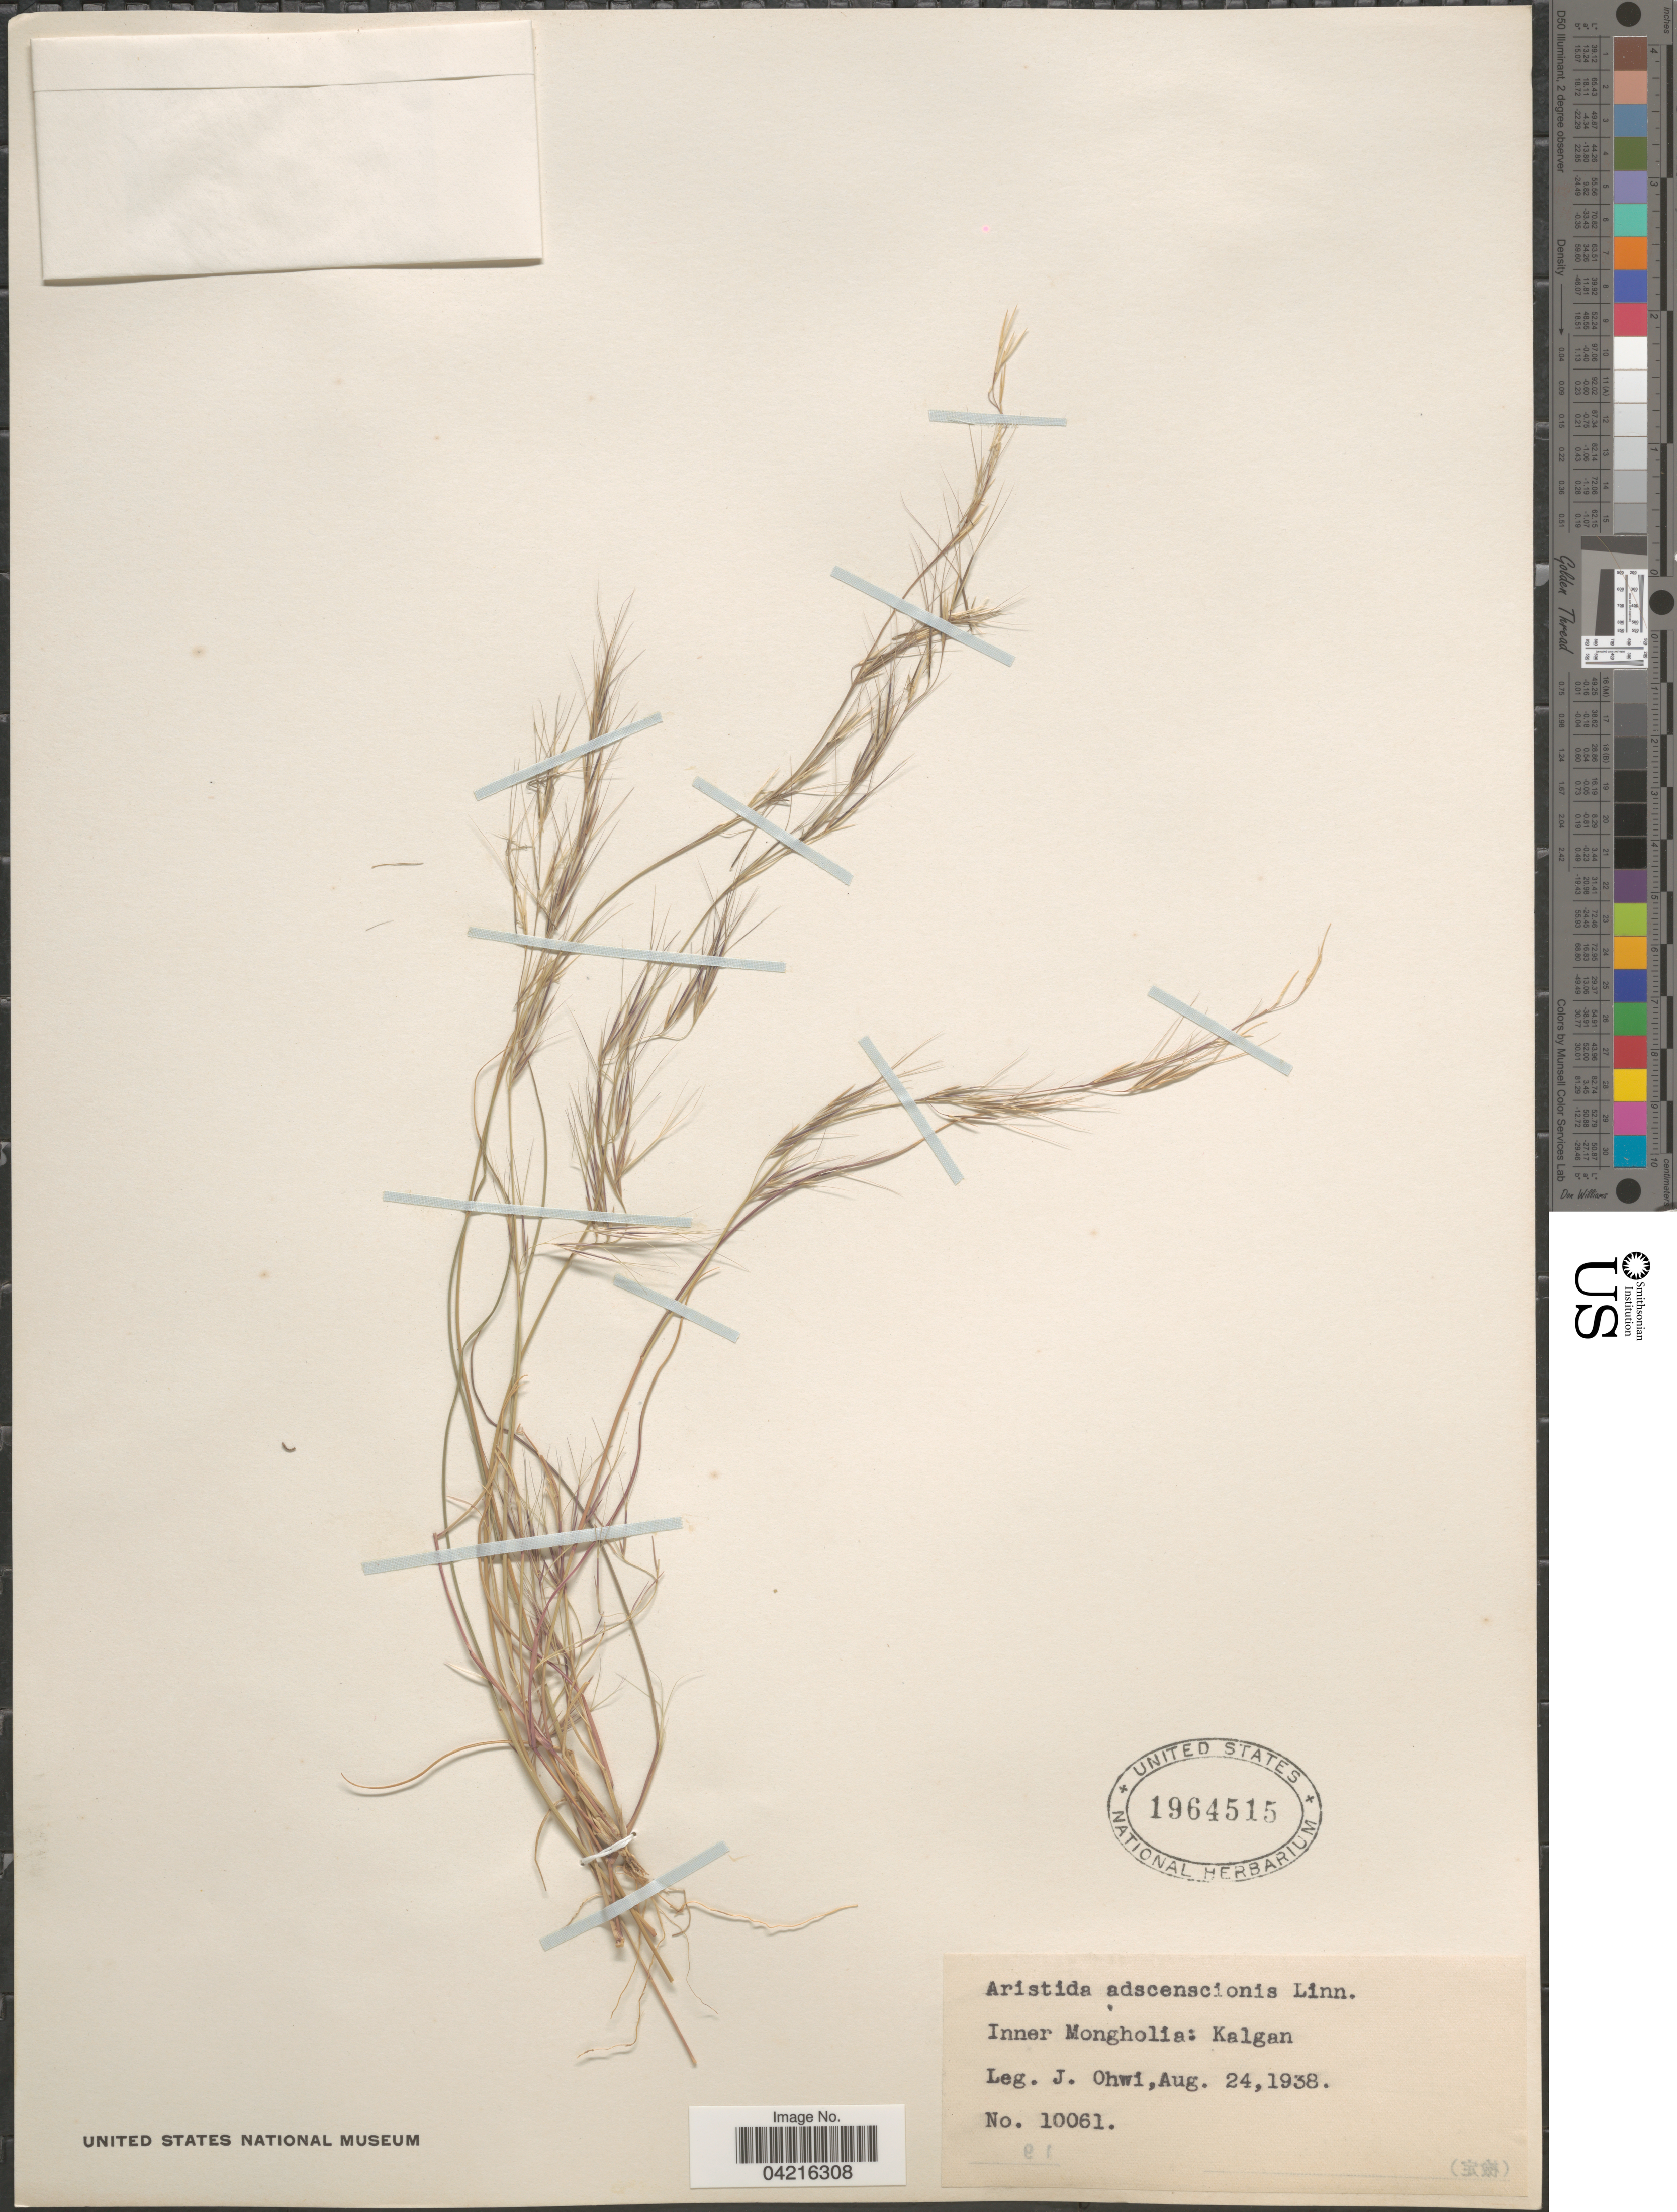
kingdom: Plantae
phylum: Tracheophyta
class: Liliopsida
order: Poales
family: Poaceae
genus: Aristida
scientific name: Aristida adscensionis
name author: L.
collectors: J. Ohwi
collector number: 10061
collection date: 1938-08-24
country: China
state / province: Nei Monggol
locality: Inner Mongolia: Kalgan.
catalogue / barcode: US 1964515